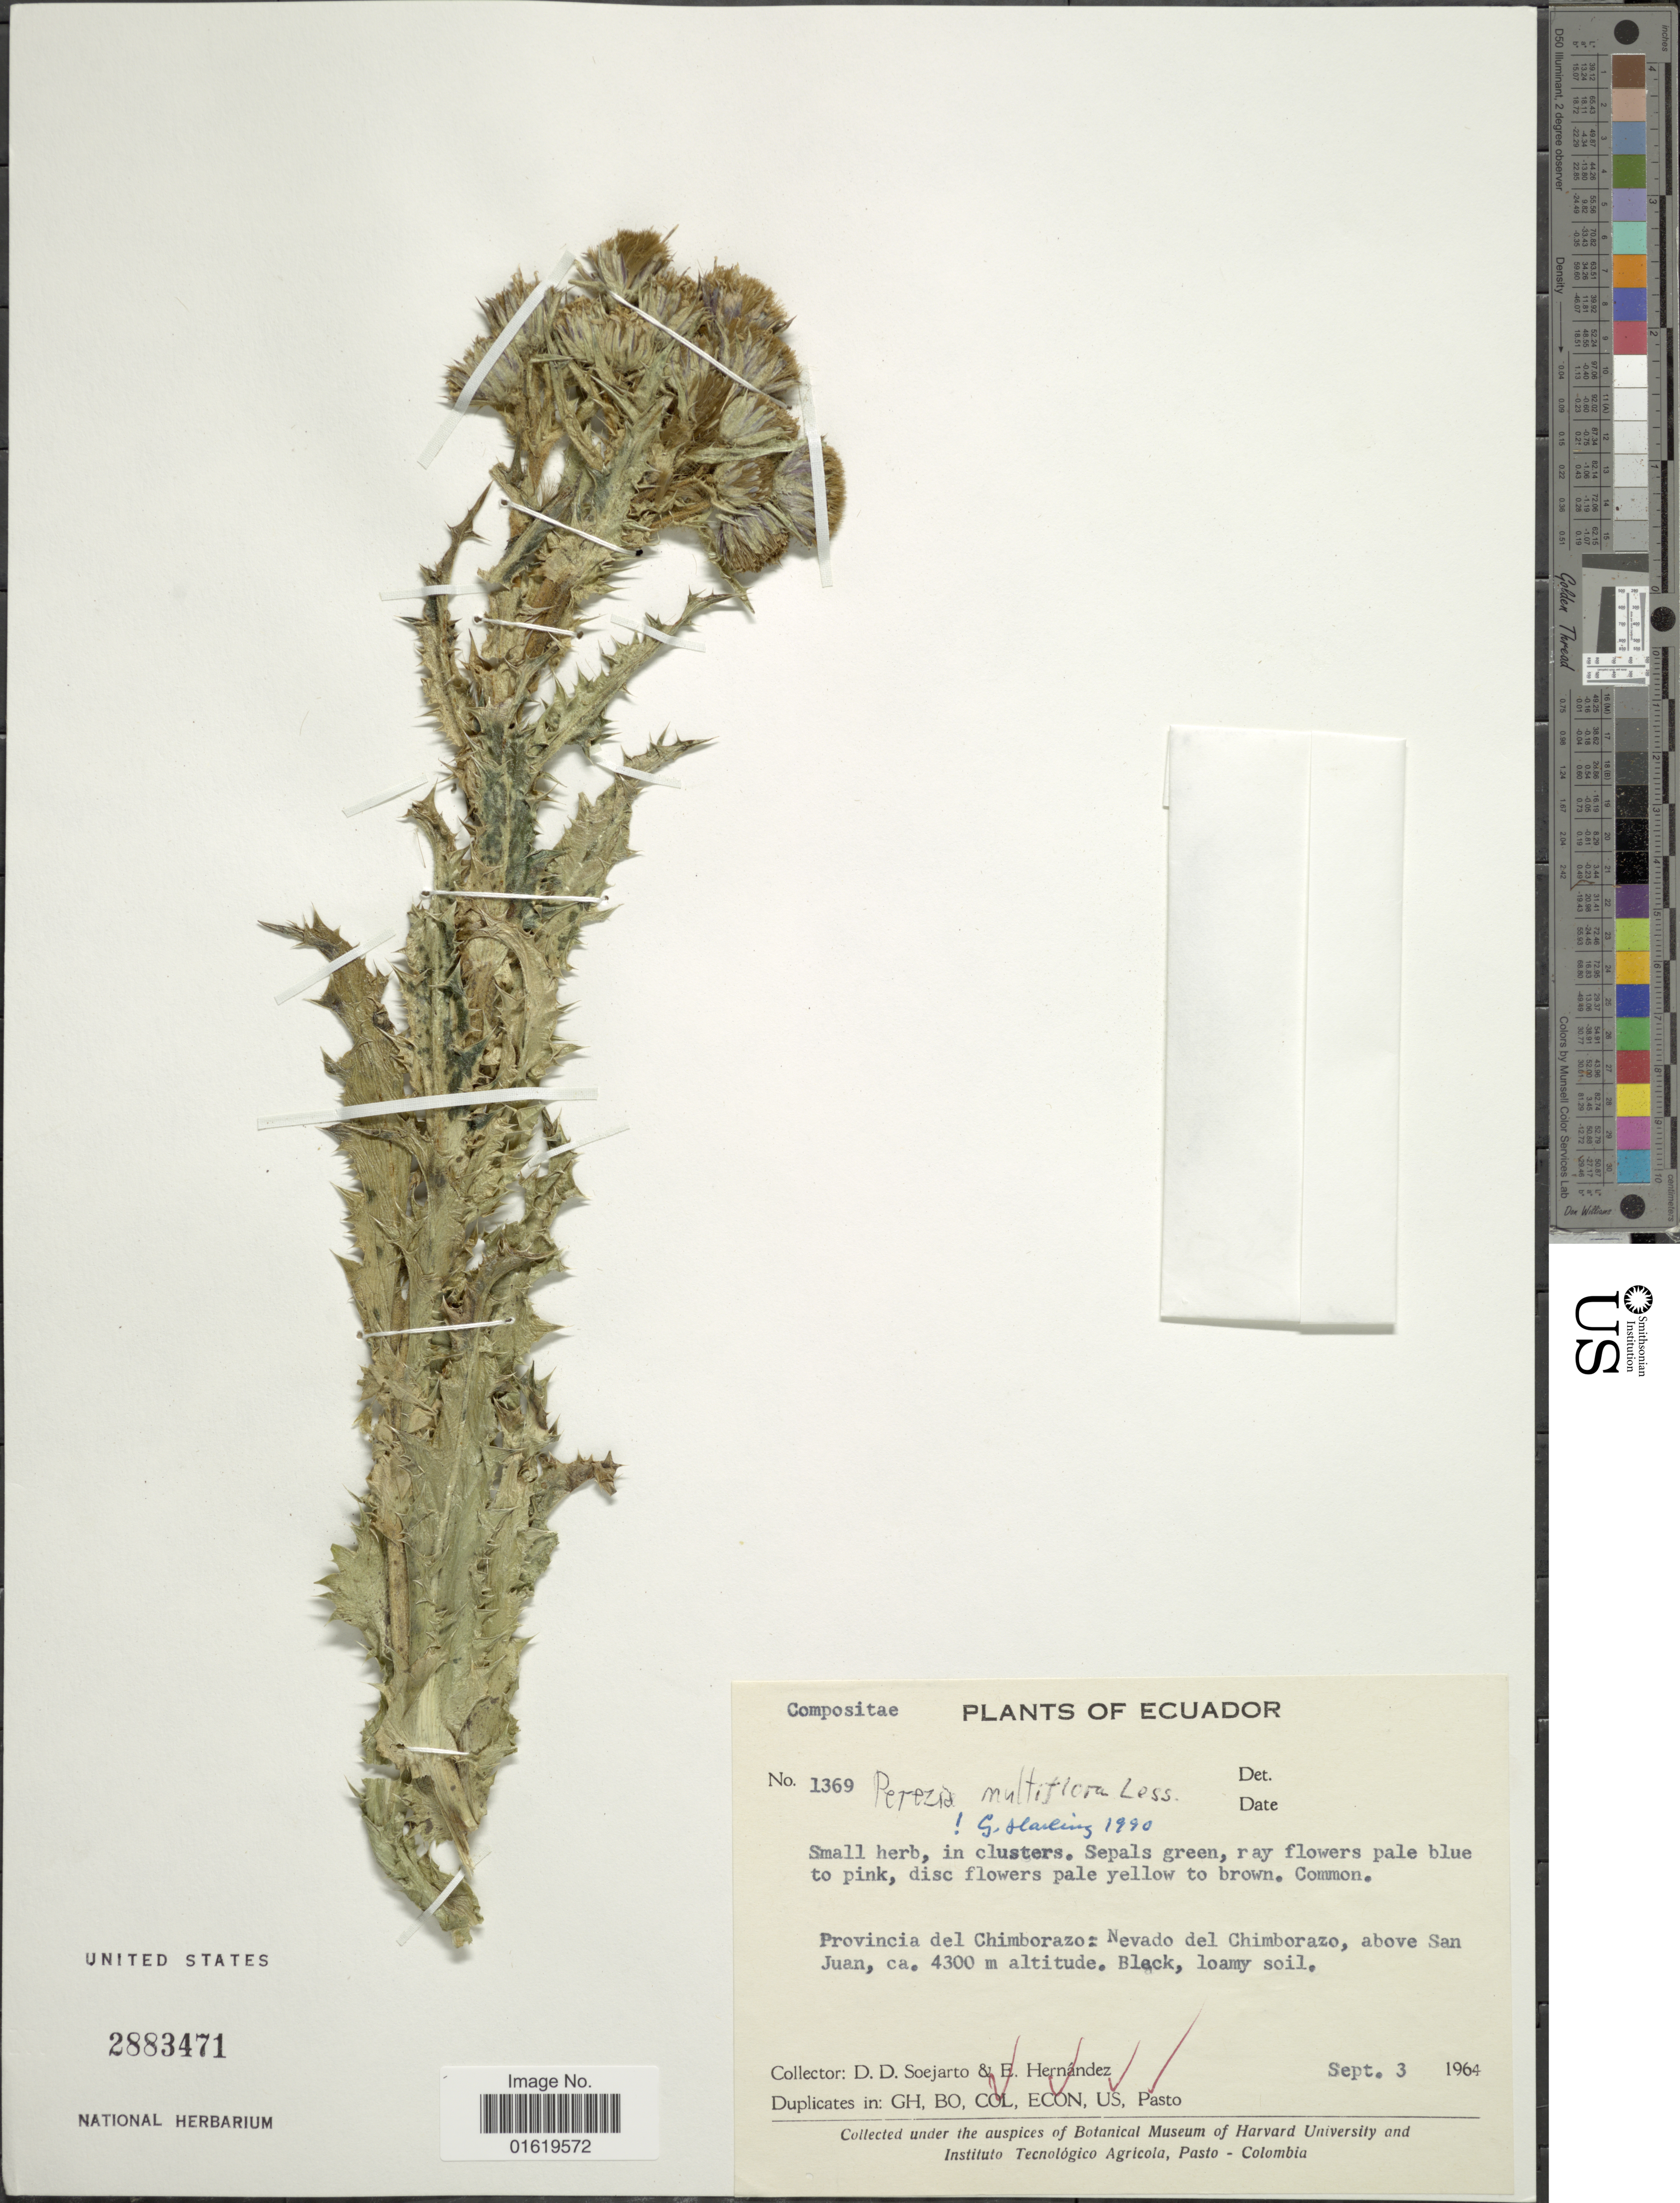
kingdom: Plantae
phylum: Tracheophyta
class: Magnoliopsida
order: Asterales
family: Asteraceae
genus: Perezia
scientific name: Perezia multiflora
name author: Less.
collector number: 1369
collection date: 1964-09-03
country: Ecuador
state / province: Chimborazo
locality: Provincia del Chimborazo: Nevado del Chimborazo, above San Juan.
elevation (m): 4300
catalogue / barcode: US 2883471